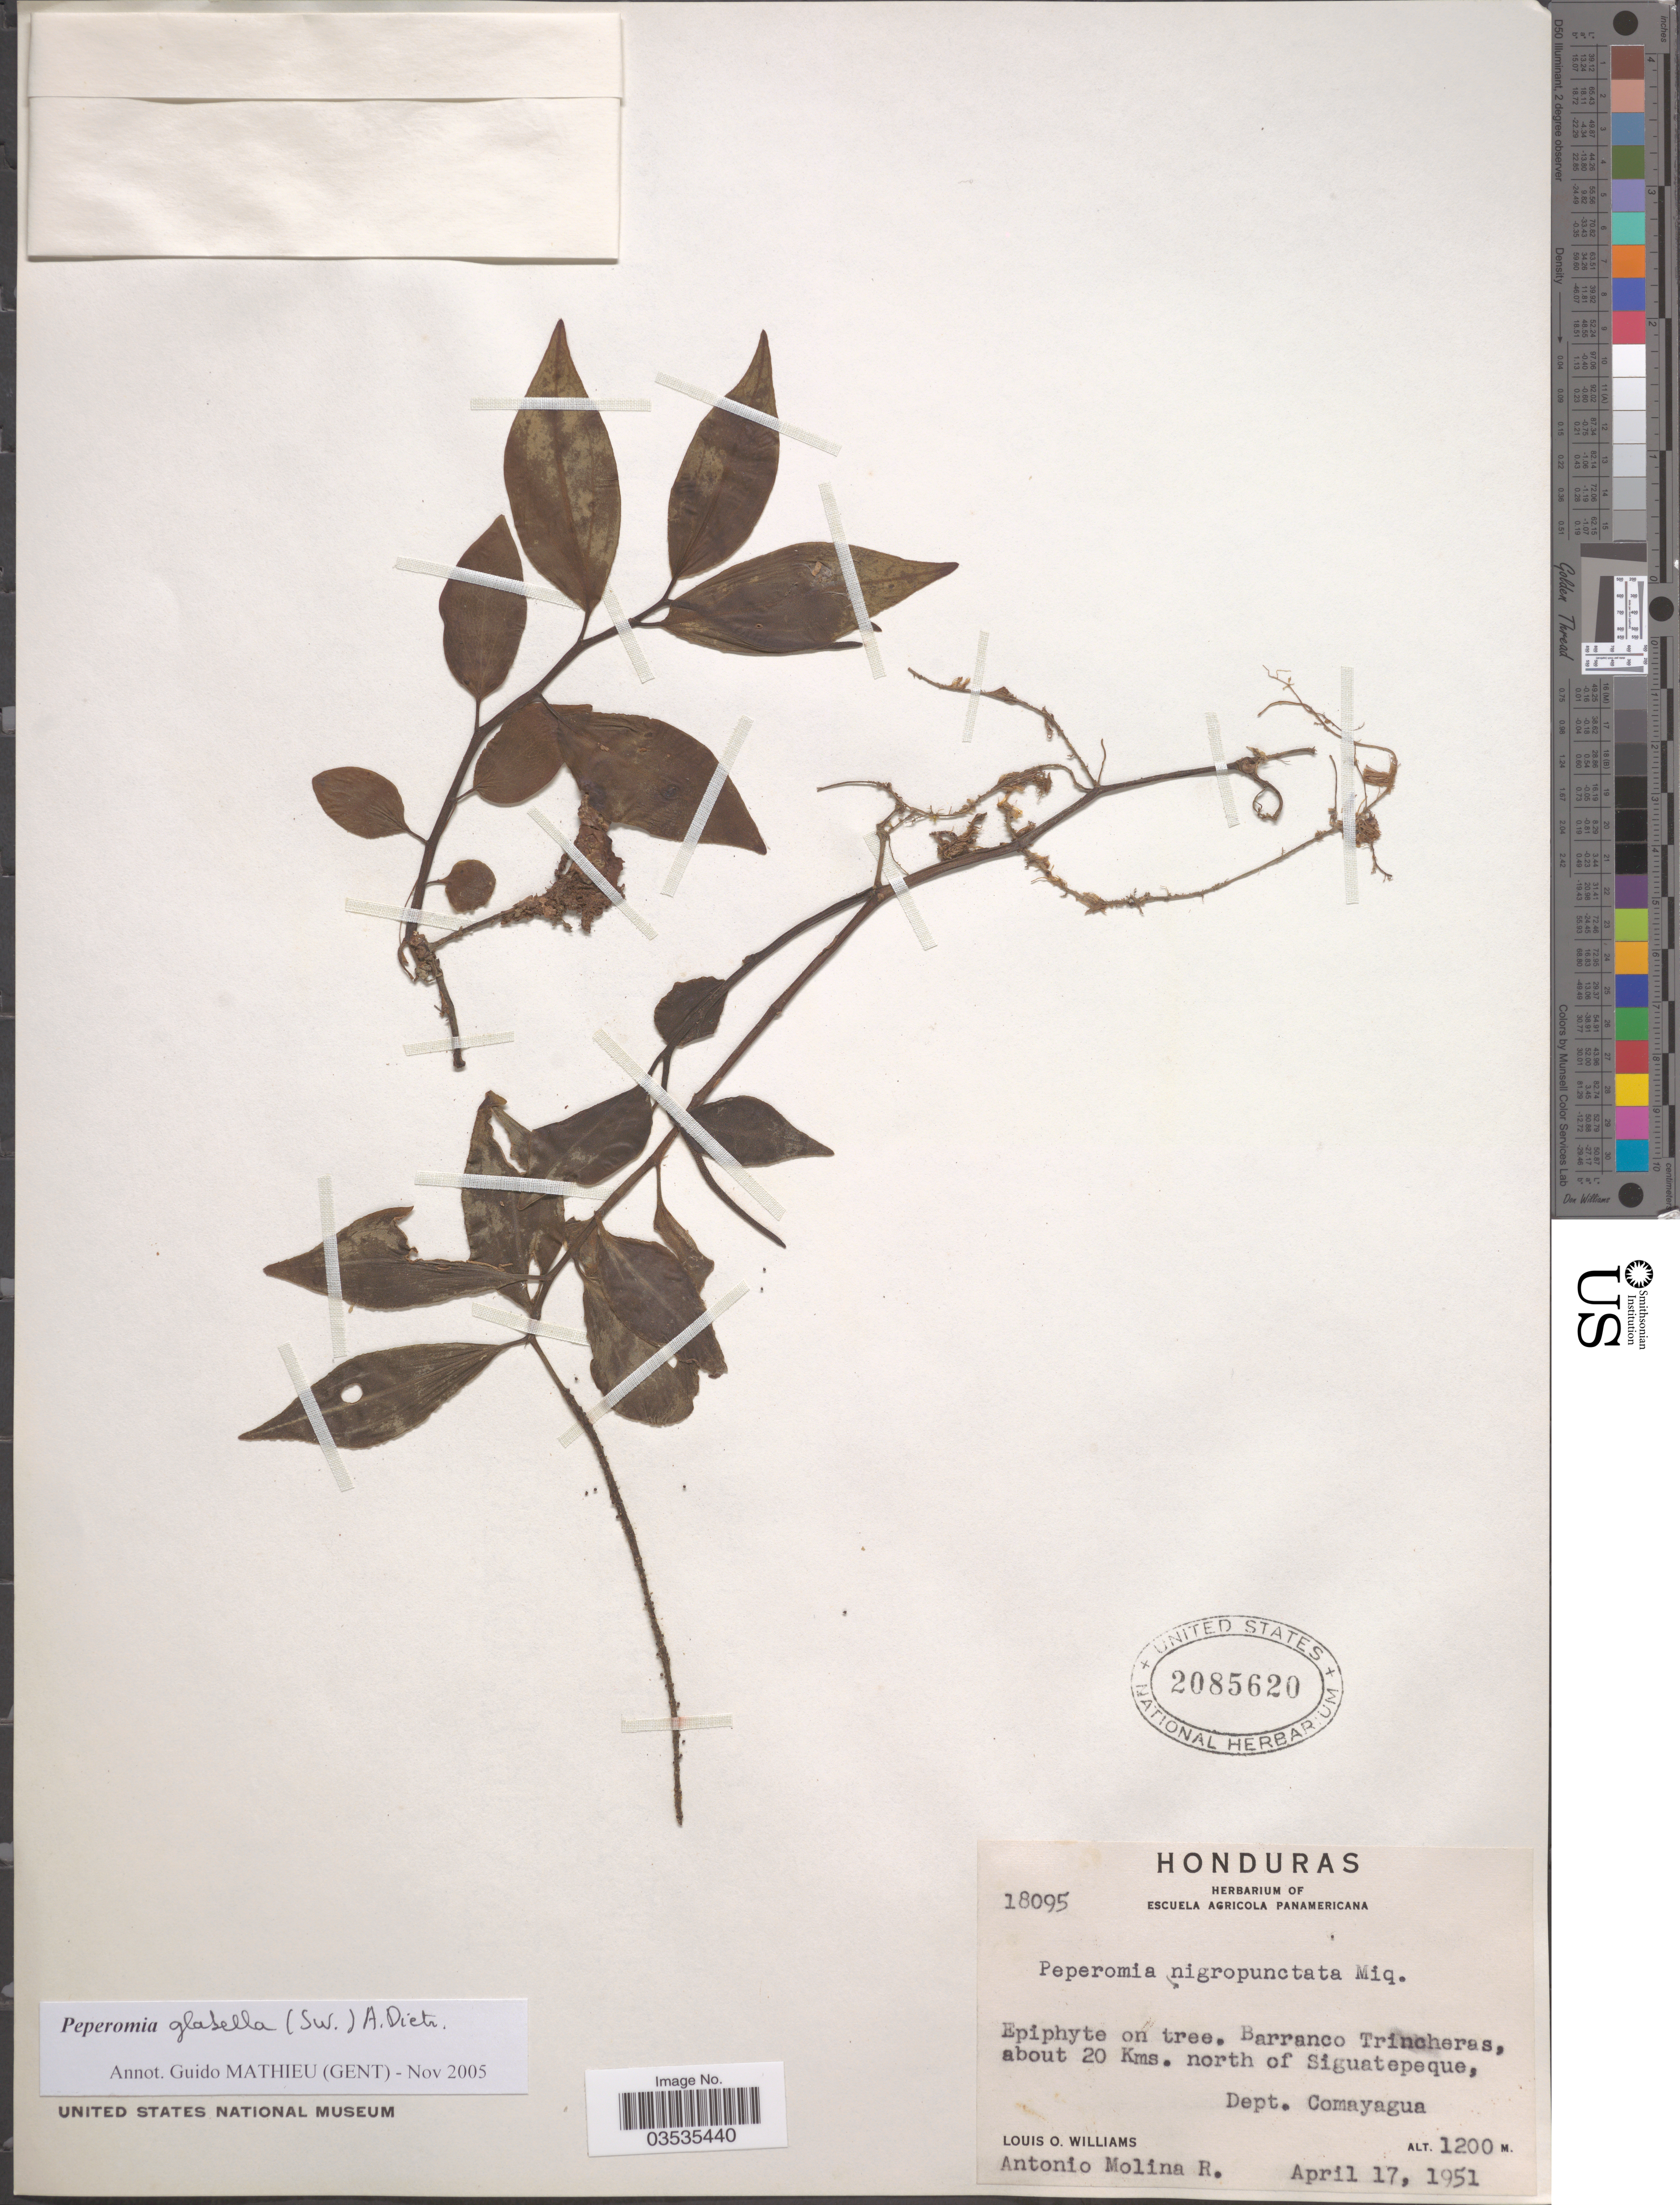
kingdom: Plantae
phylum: Tracheophyta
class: Magnoliopsida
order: Piperales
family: Piperaceae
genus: Peperomia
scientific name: Peperomia san-felipensis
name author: C. DC.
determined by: Jiménez, José Estaban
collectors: L. O. Williams & A. Molina R.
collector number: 18095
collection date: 1951-04-17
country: Honduras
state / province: Comayagua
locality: Barranco Trincheras, about 20 Kms. north of Siguatepeque, Dept. Comayagua.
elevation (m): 1200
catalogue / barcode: US 2085620